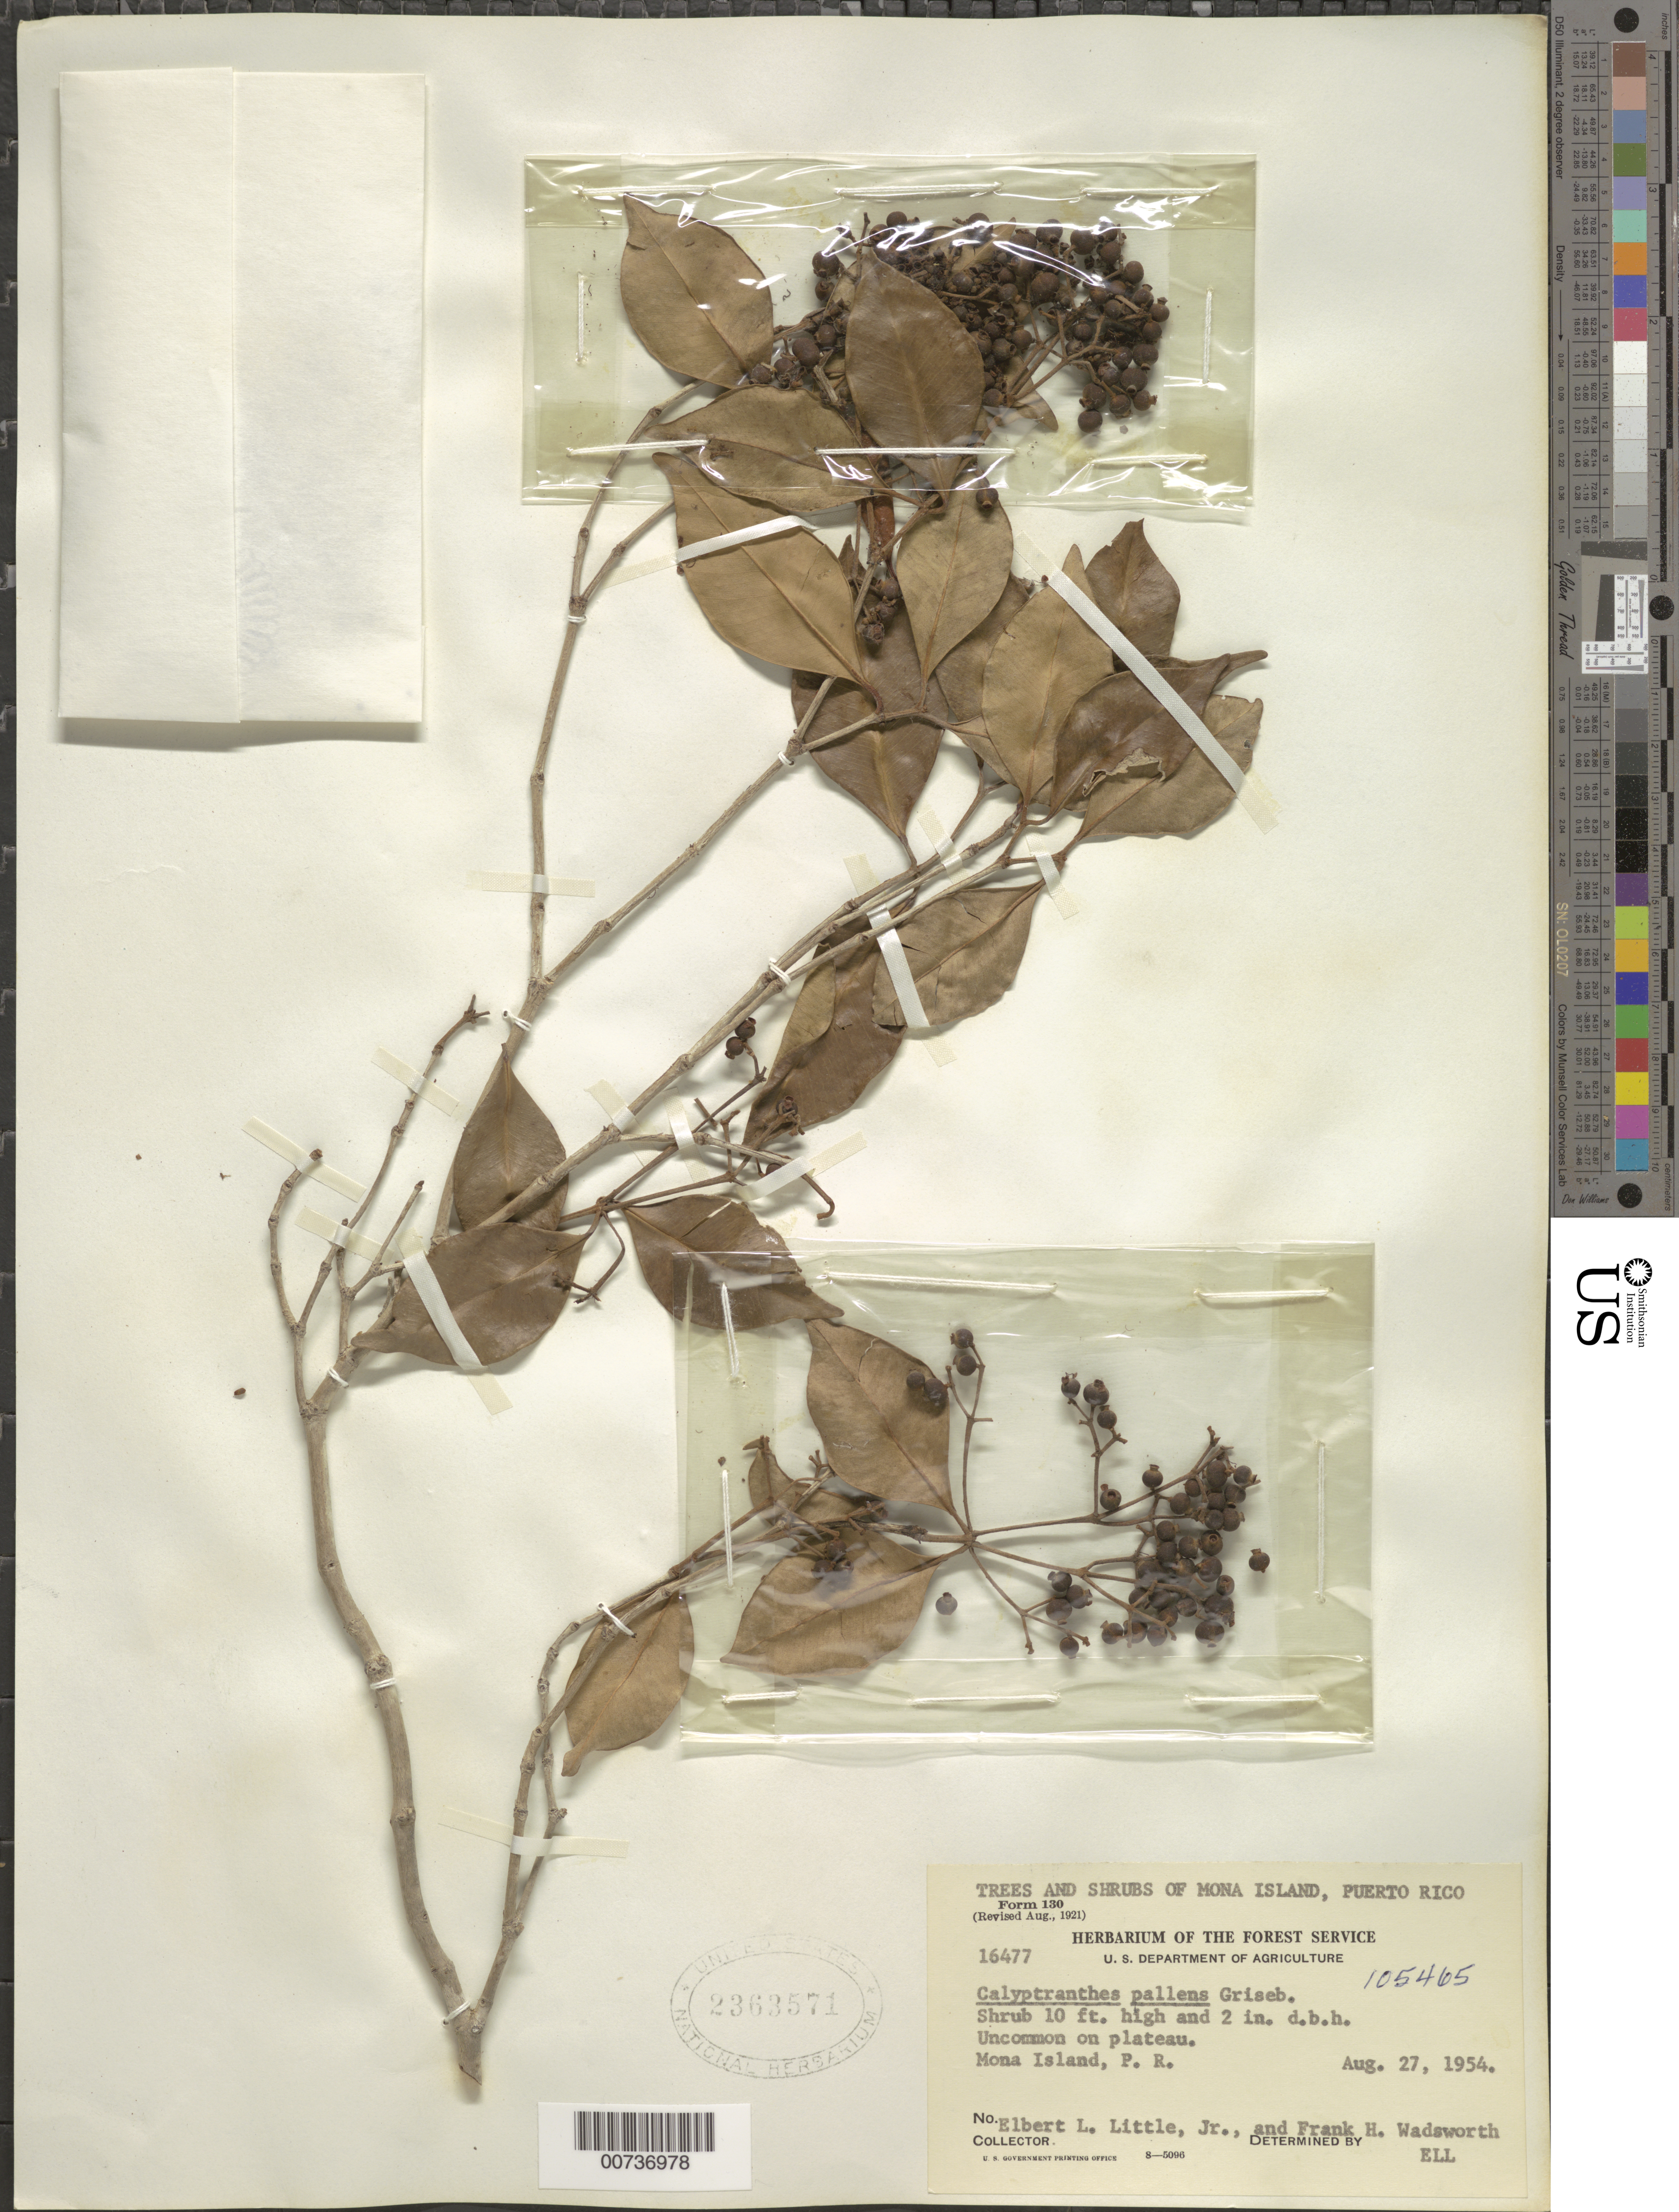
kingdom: Plantae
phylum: Tracheophyta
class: Magnoliopsida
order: Myrtales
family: Myrtaceae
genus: Myrcia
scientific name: Myrcia neopallens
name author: A.R. Lourenço & E. Lucas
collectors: E. L. Little & F. Wadsworth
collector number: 16477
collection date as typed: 27 Aug 1954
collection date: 1954-08-27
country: Puerto Rico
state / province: Mayaguëz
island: Mona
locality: Mona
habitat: Uncommon on plateau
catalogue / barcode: US 2363571